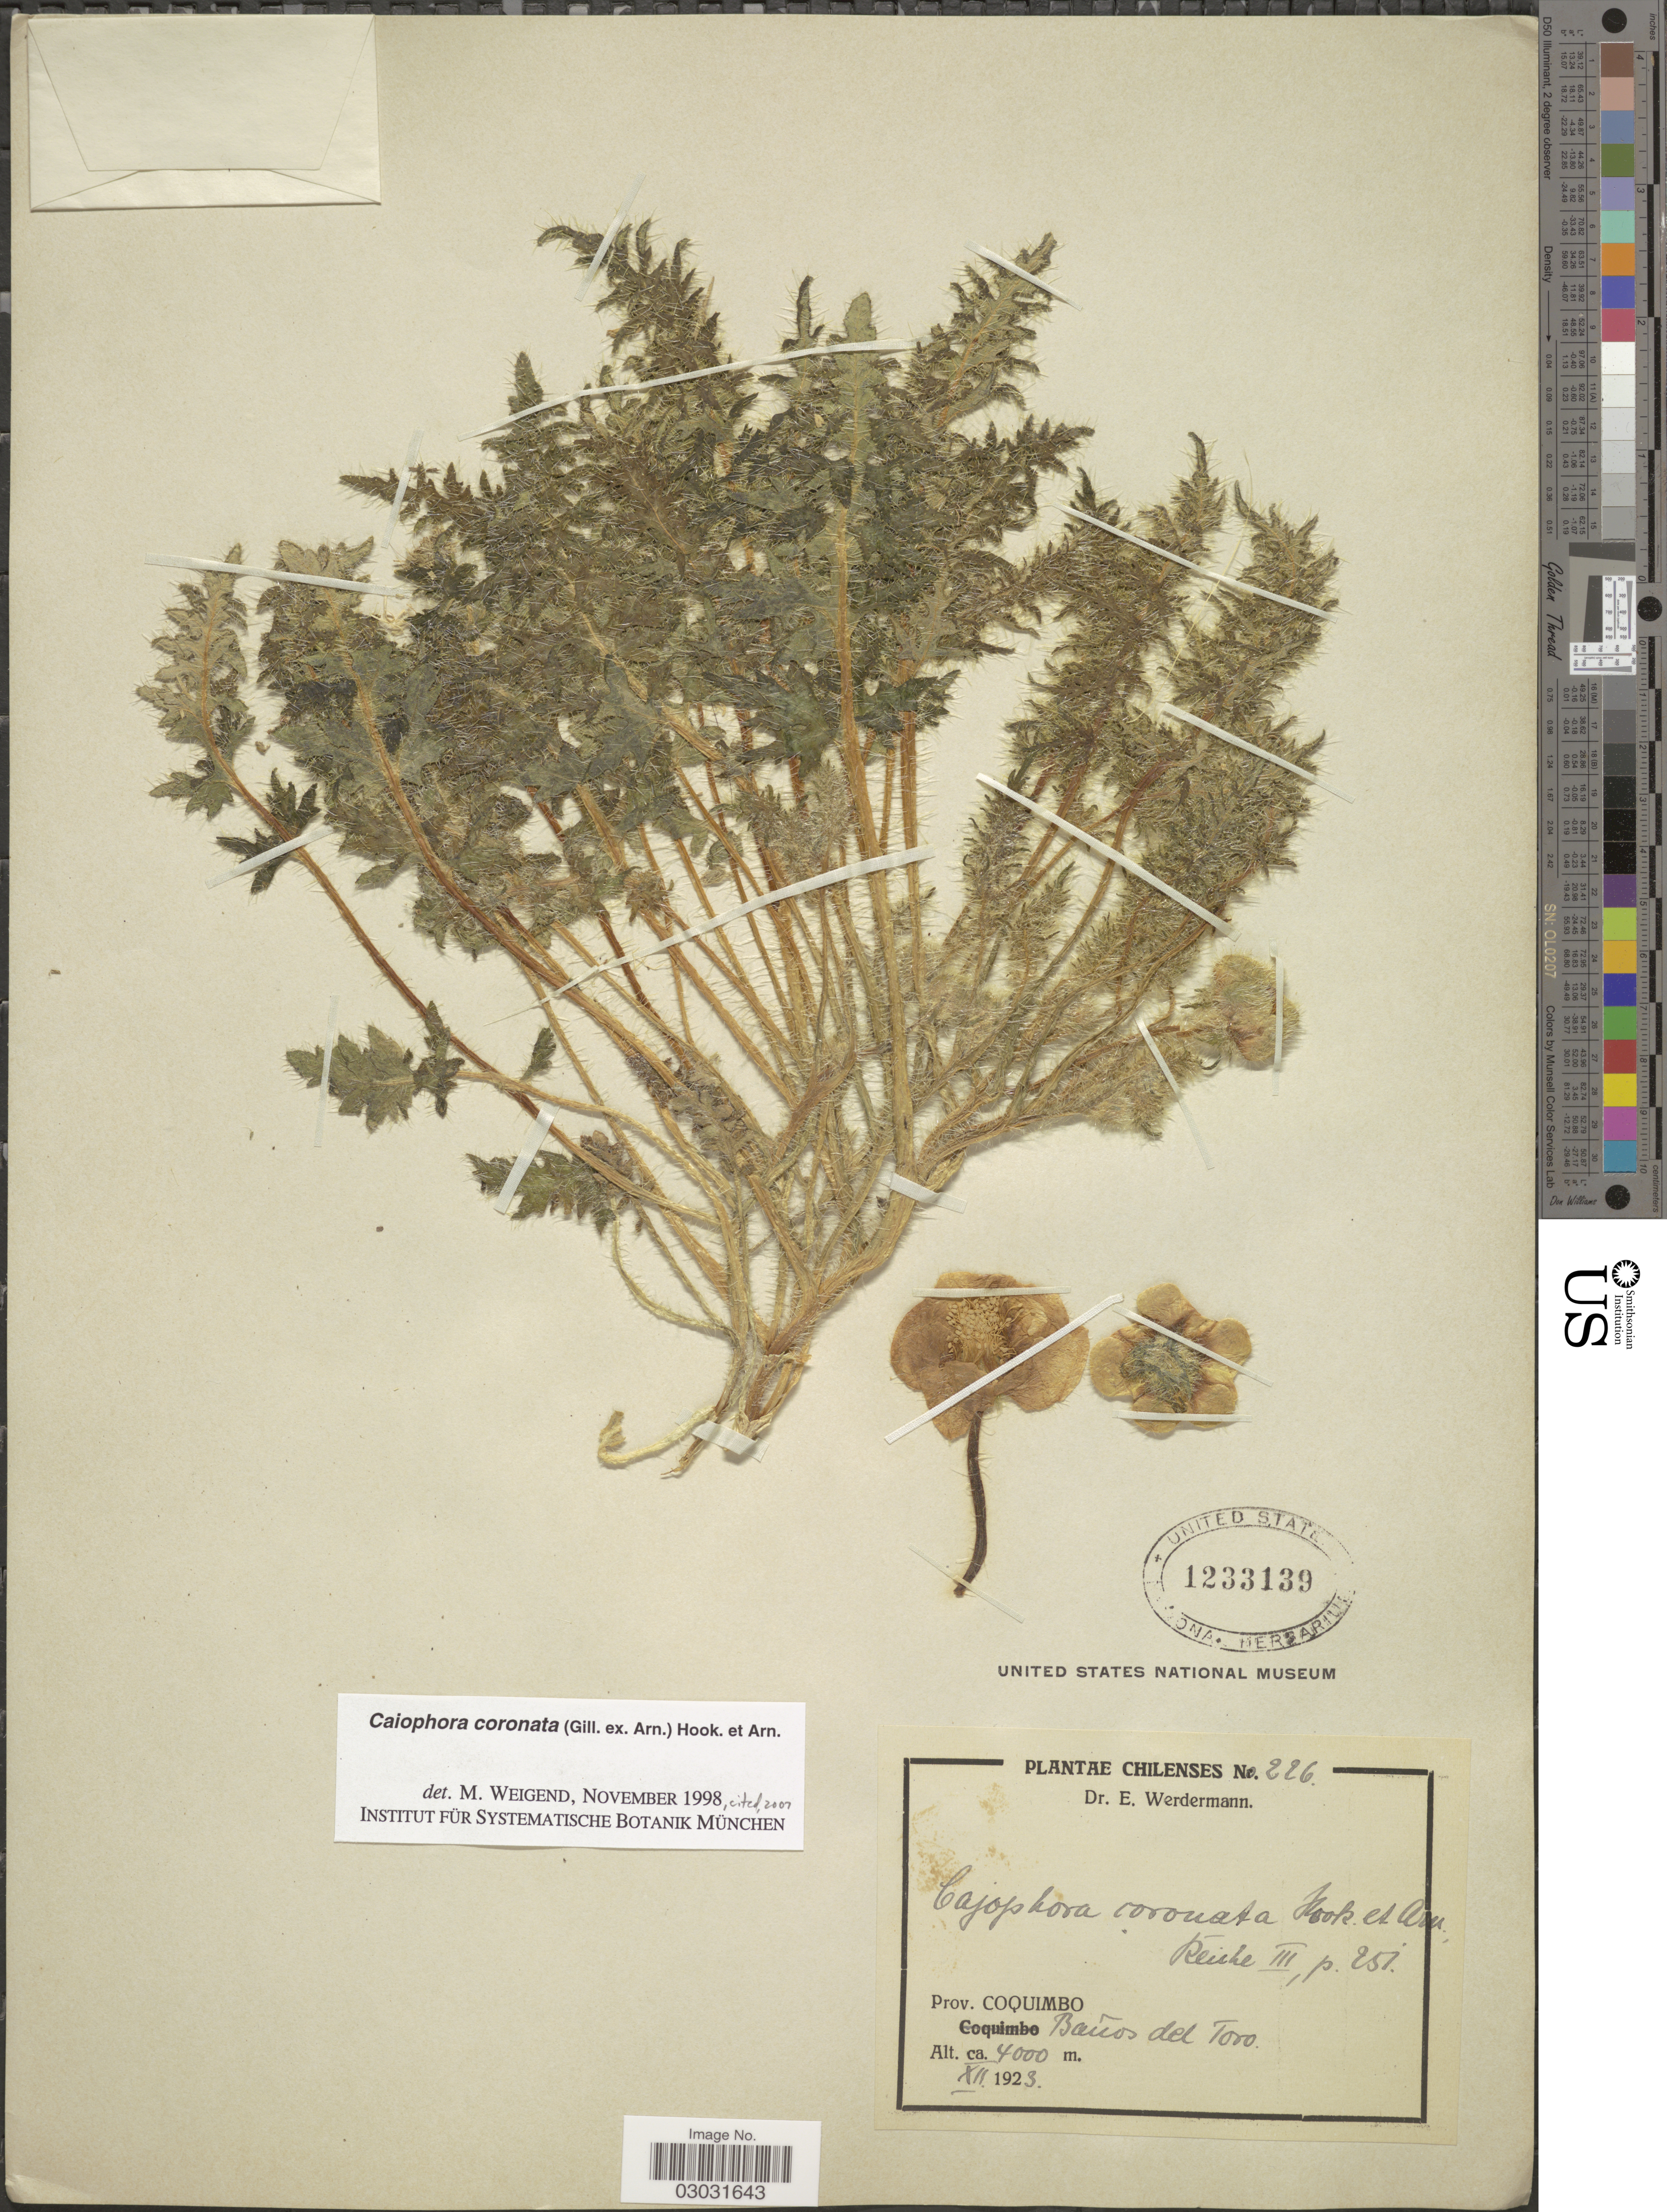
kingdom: Plantae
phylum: Tracheophyta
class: Magnoliopsida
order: Cornales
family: Loasaceae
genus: Caiophora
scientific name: Caiophora coronata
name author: (Gillies ex Arn.) Hook. & Arn.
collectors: E. Werdermann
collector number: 226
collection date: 1923-12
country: Chile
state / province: Coquimbo (IV)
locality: Baños del Toro.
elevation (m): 4000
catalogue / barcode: US 1233139